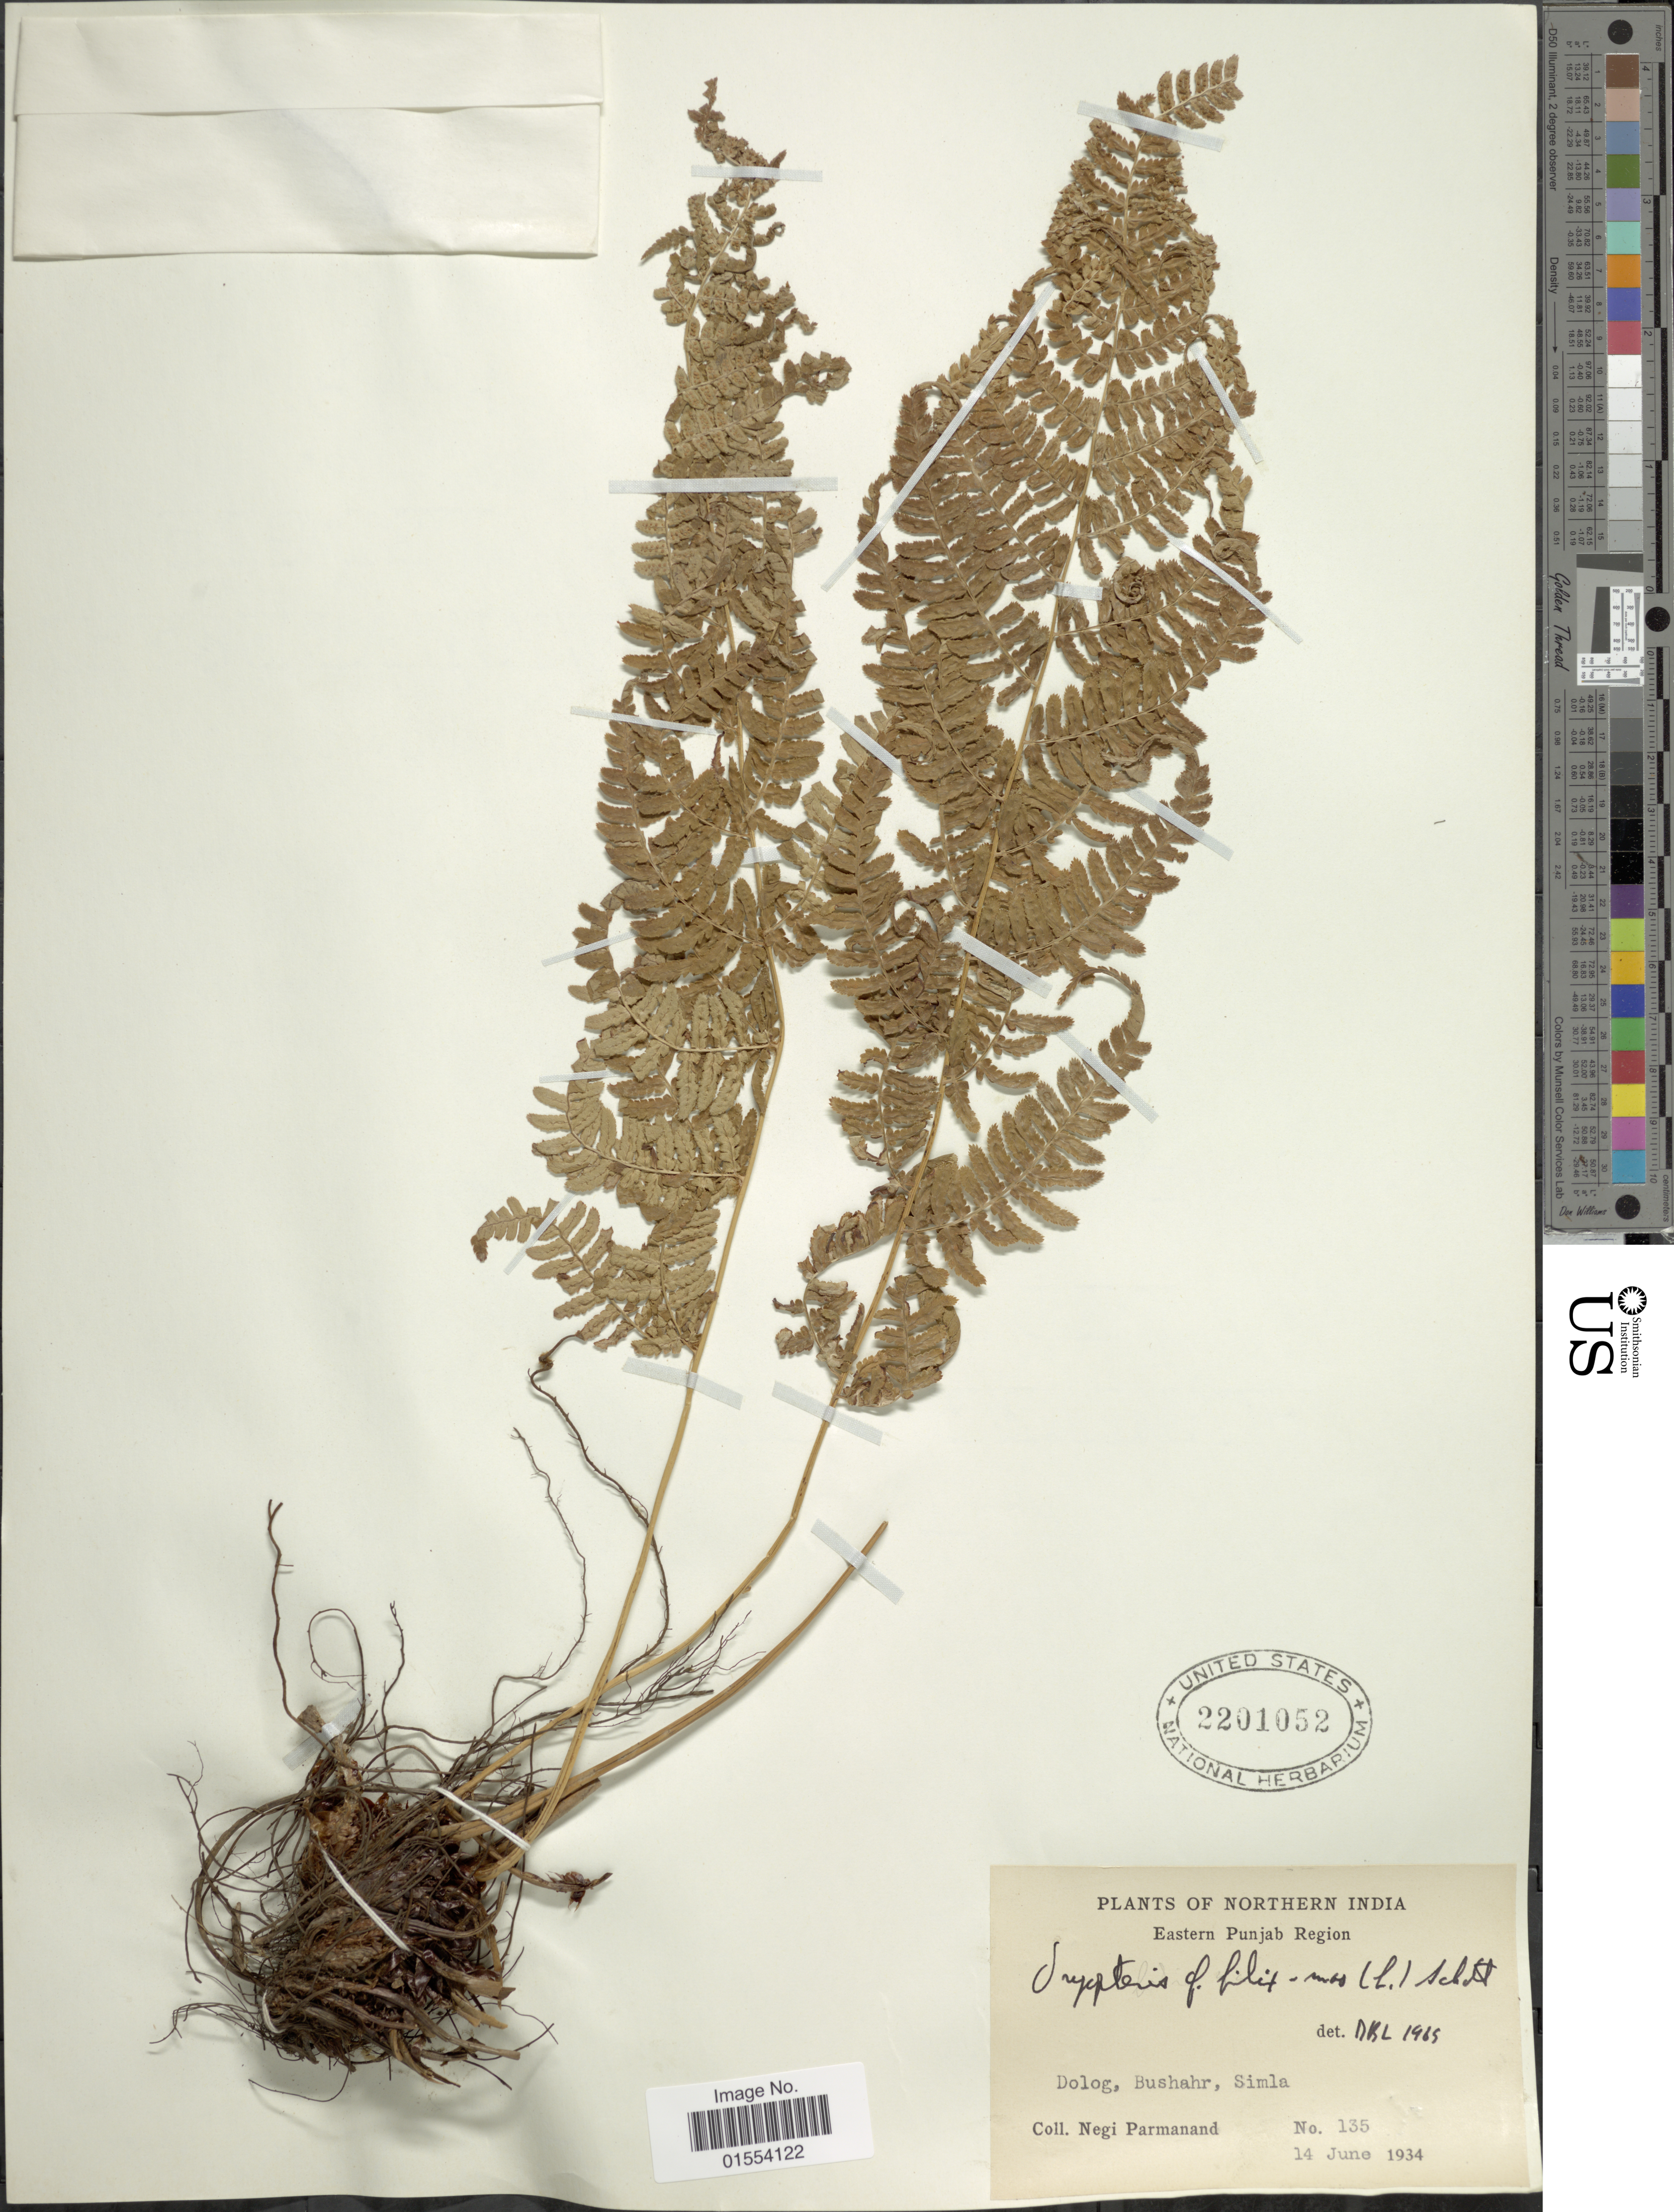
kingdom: Plantae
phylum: Tracheophyta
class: Polypodiopsida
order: Polypodiales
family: Dryopteridaceae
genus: Dryopteris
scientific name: Dryopteris filix-mas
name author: (L.) Schott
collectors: N. Parmanand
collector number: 135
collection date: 1934-06-14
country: Iran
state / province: Bushehr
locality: Eastern Punjab Region, Dolog, Bushahr, Simla.Northern India.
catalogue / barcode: US 2201052